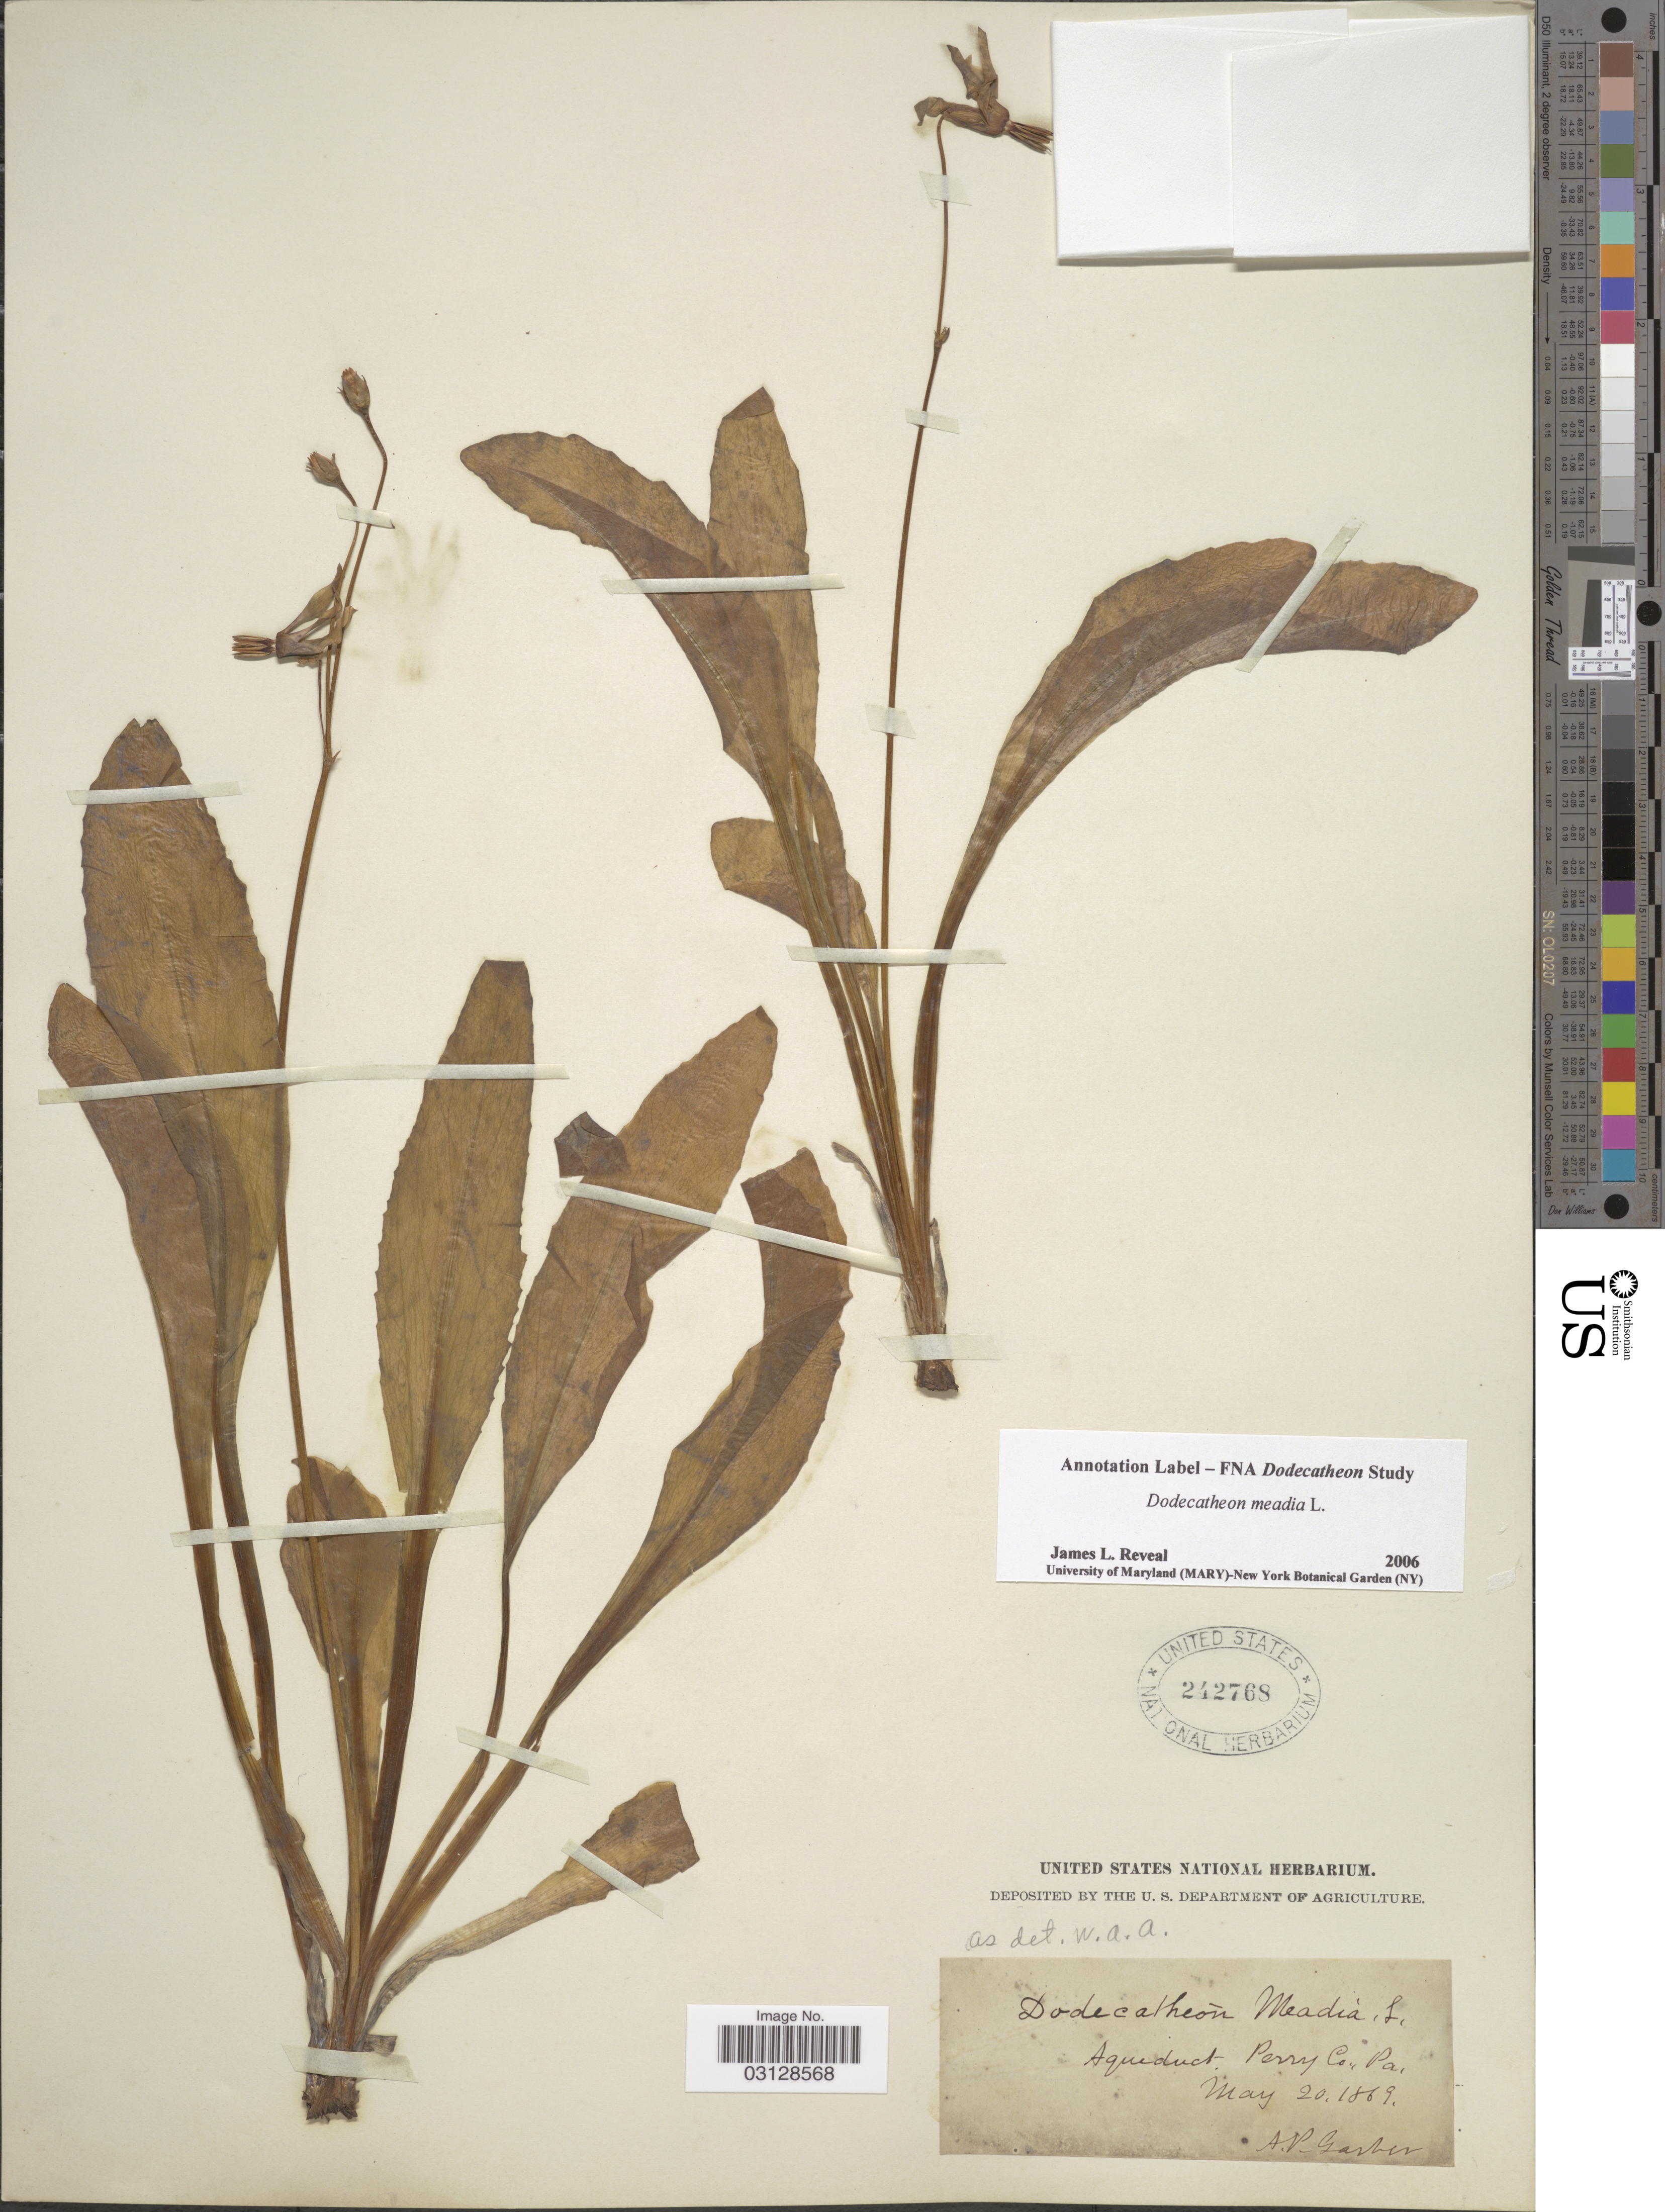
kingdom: Plantae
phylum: Tracheophyta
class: Magnoliopsida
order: Ericales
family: Primulaceae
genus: Dodecatheon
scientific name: Dodecatheon meadia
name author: L.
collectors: A. P. Garber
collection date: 1869-05-20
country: United States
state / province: Pennsylvania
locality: Aqueduct. Perry Co., Pa.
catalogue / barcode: US 242768